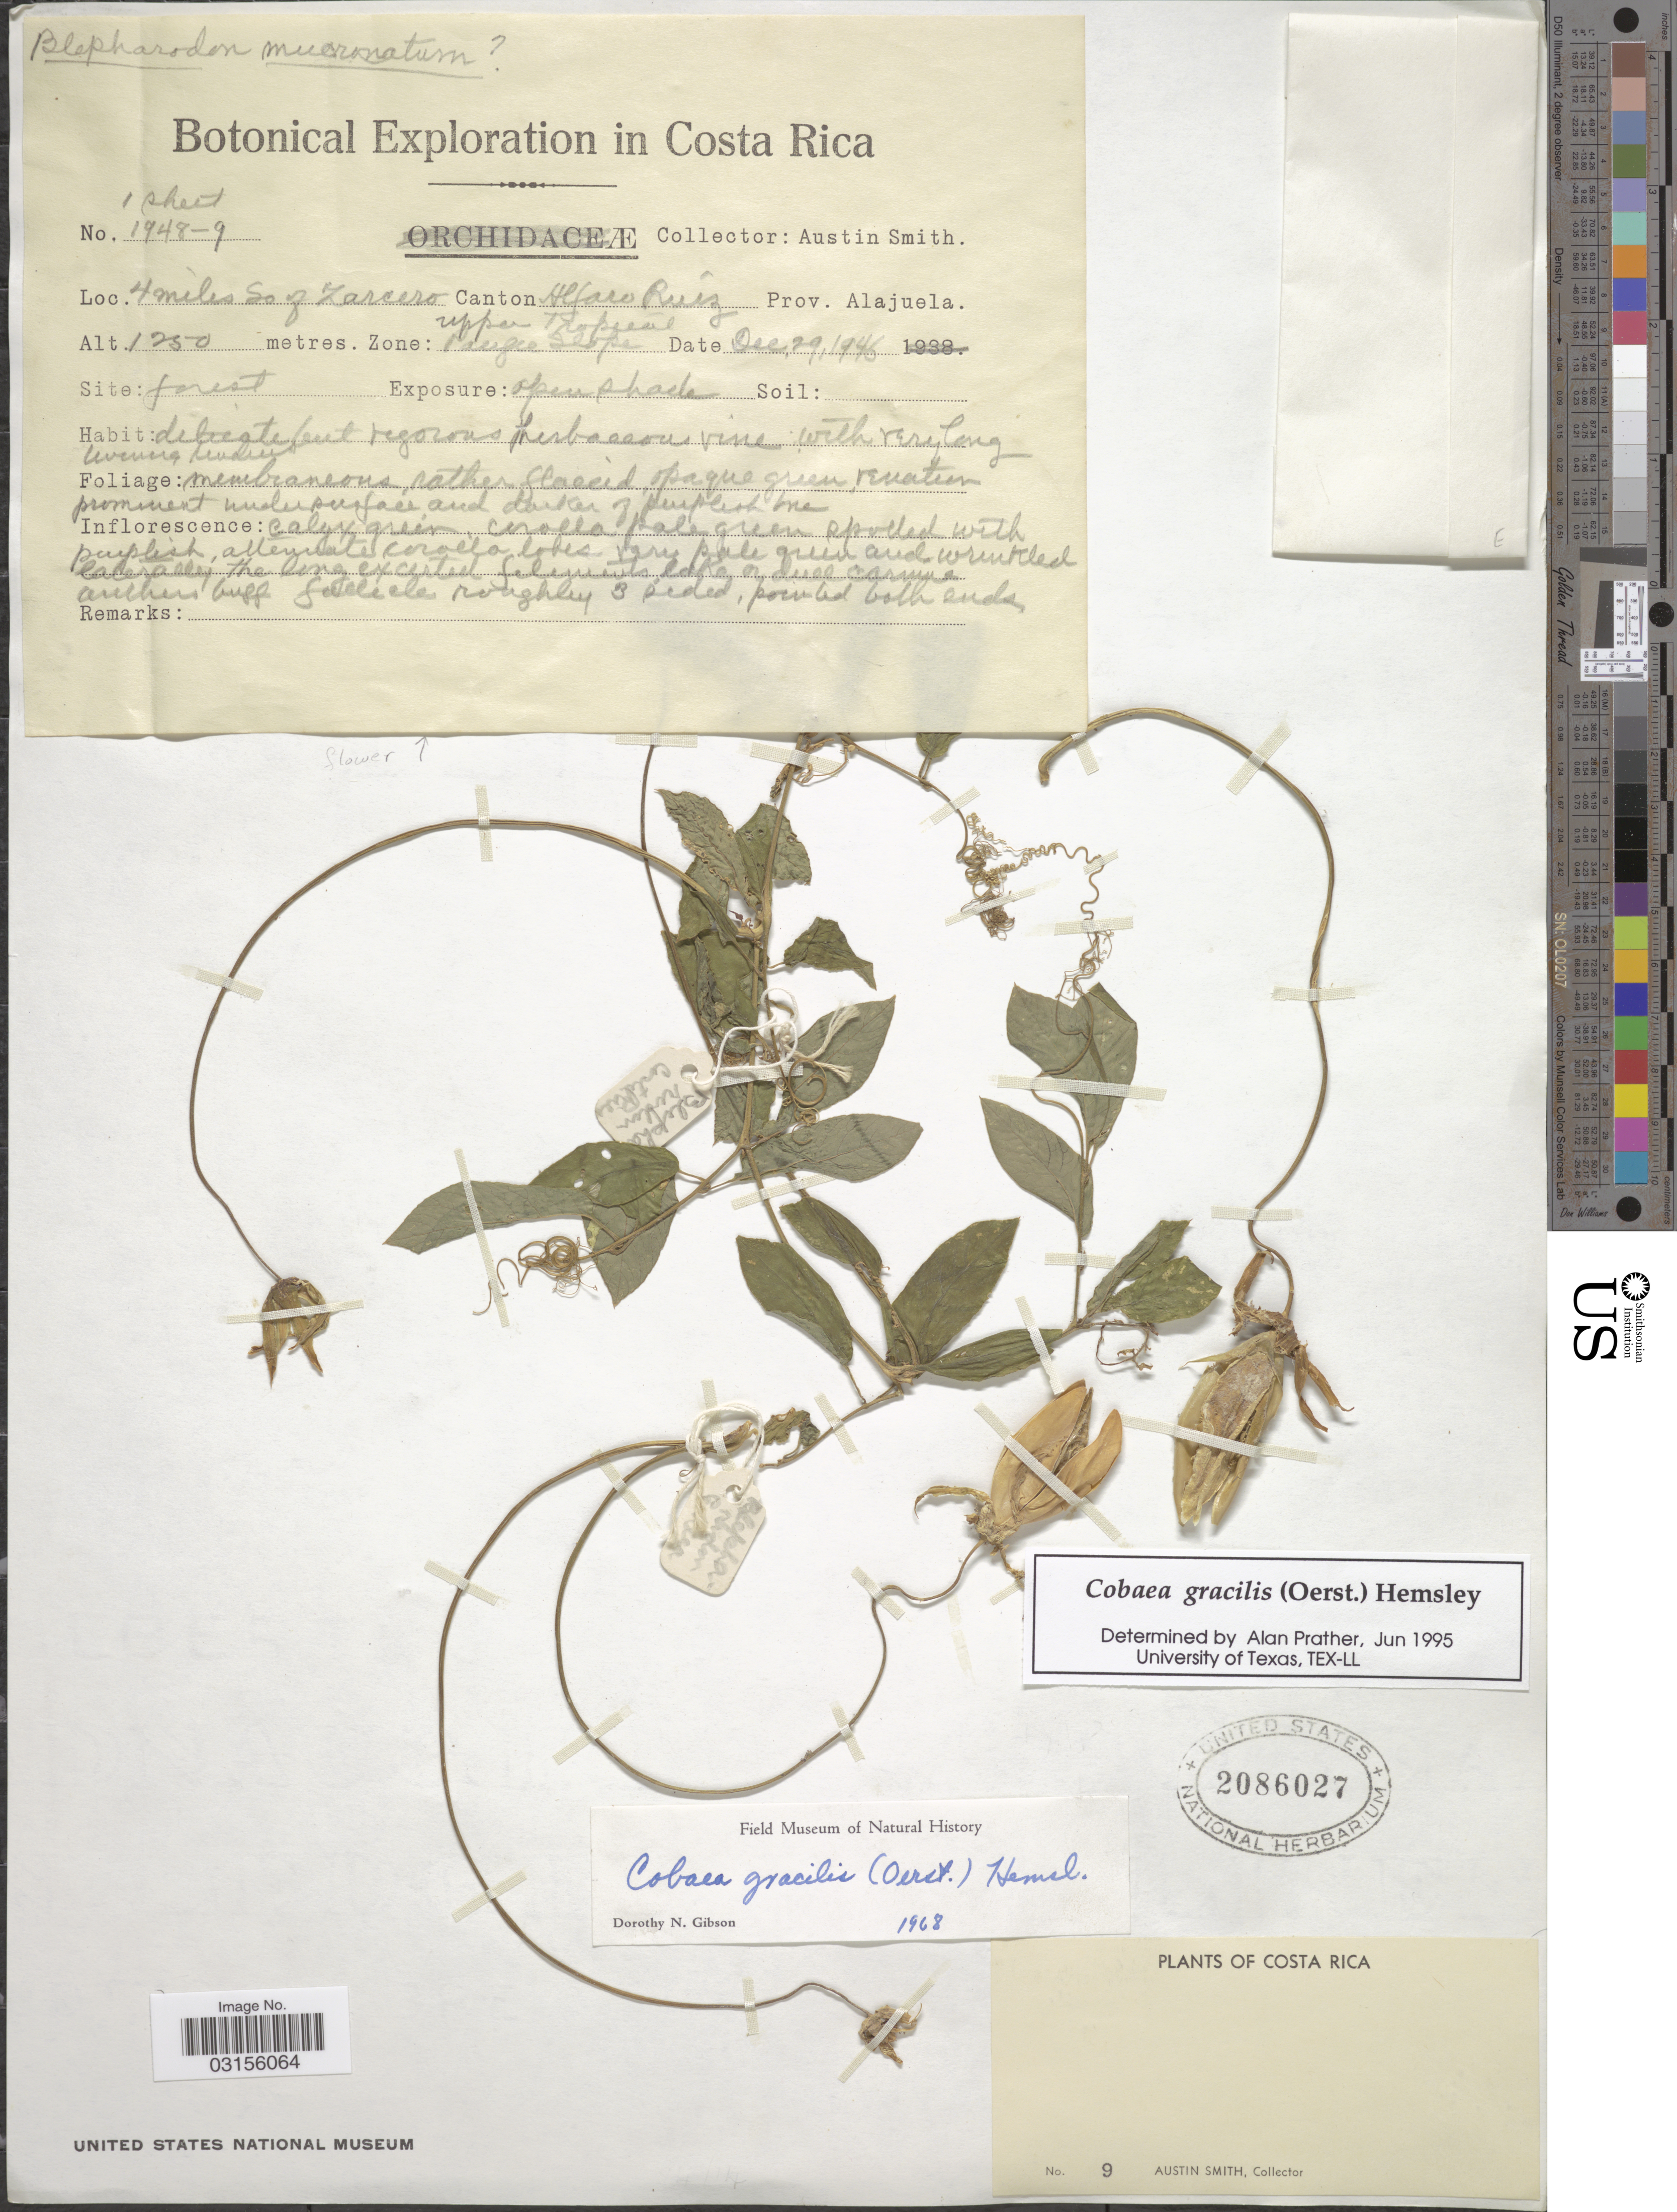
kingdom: Plantae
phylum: Tracheophyta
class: Magnoliopsida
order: Ericales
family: Polemoniaceae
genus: Cobaea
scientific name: Cobaea gracilis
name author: (Oerst.) Hemsl.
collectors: Aust P. Smith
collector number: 1948-9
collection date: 1946-12-29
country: Costa Rica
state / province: Alajuela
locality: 4 miles So of Zarcero. Canton Alfaro Ruiz. Zone: Upper Tropical range slope.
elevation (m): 1250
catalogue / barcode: US 2086027